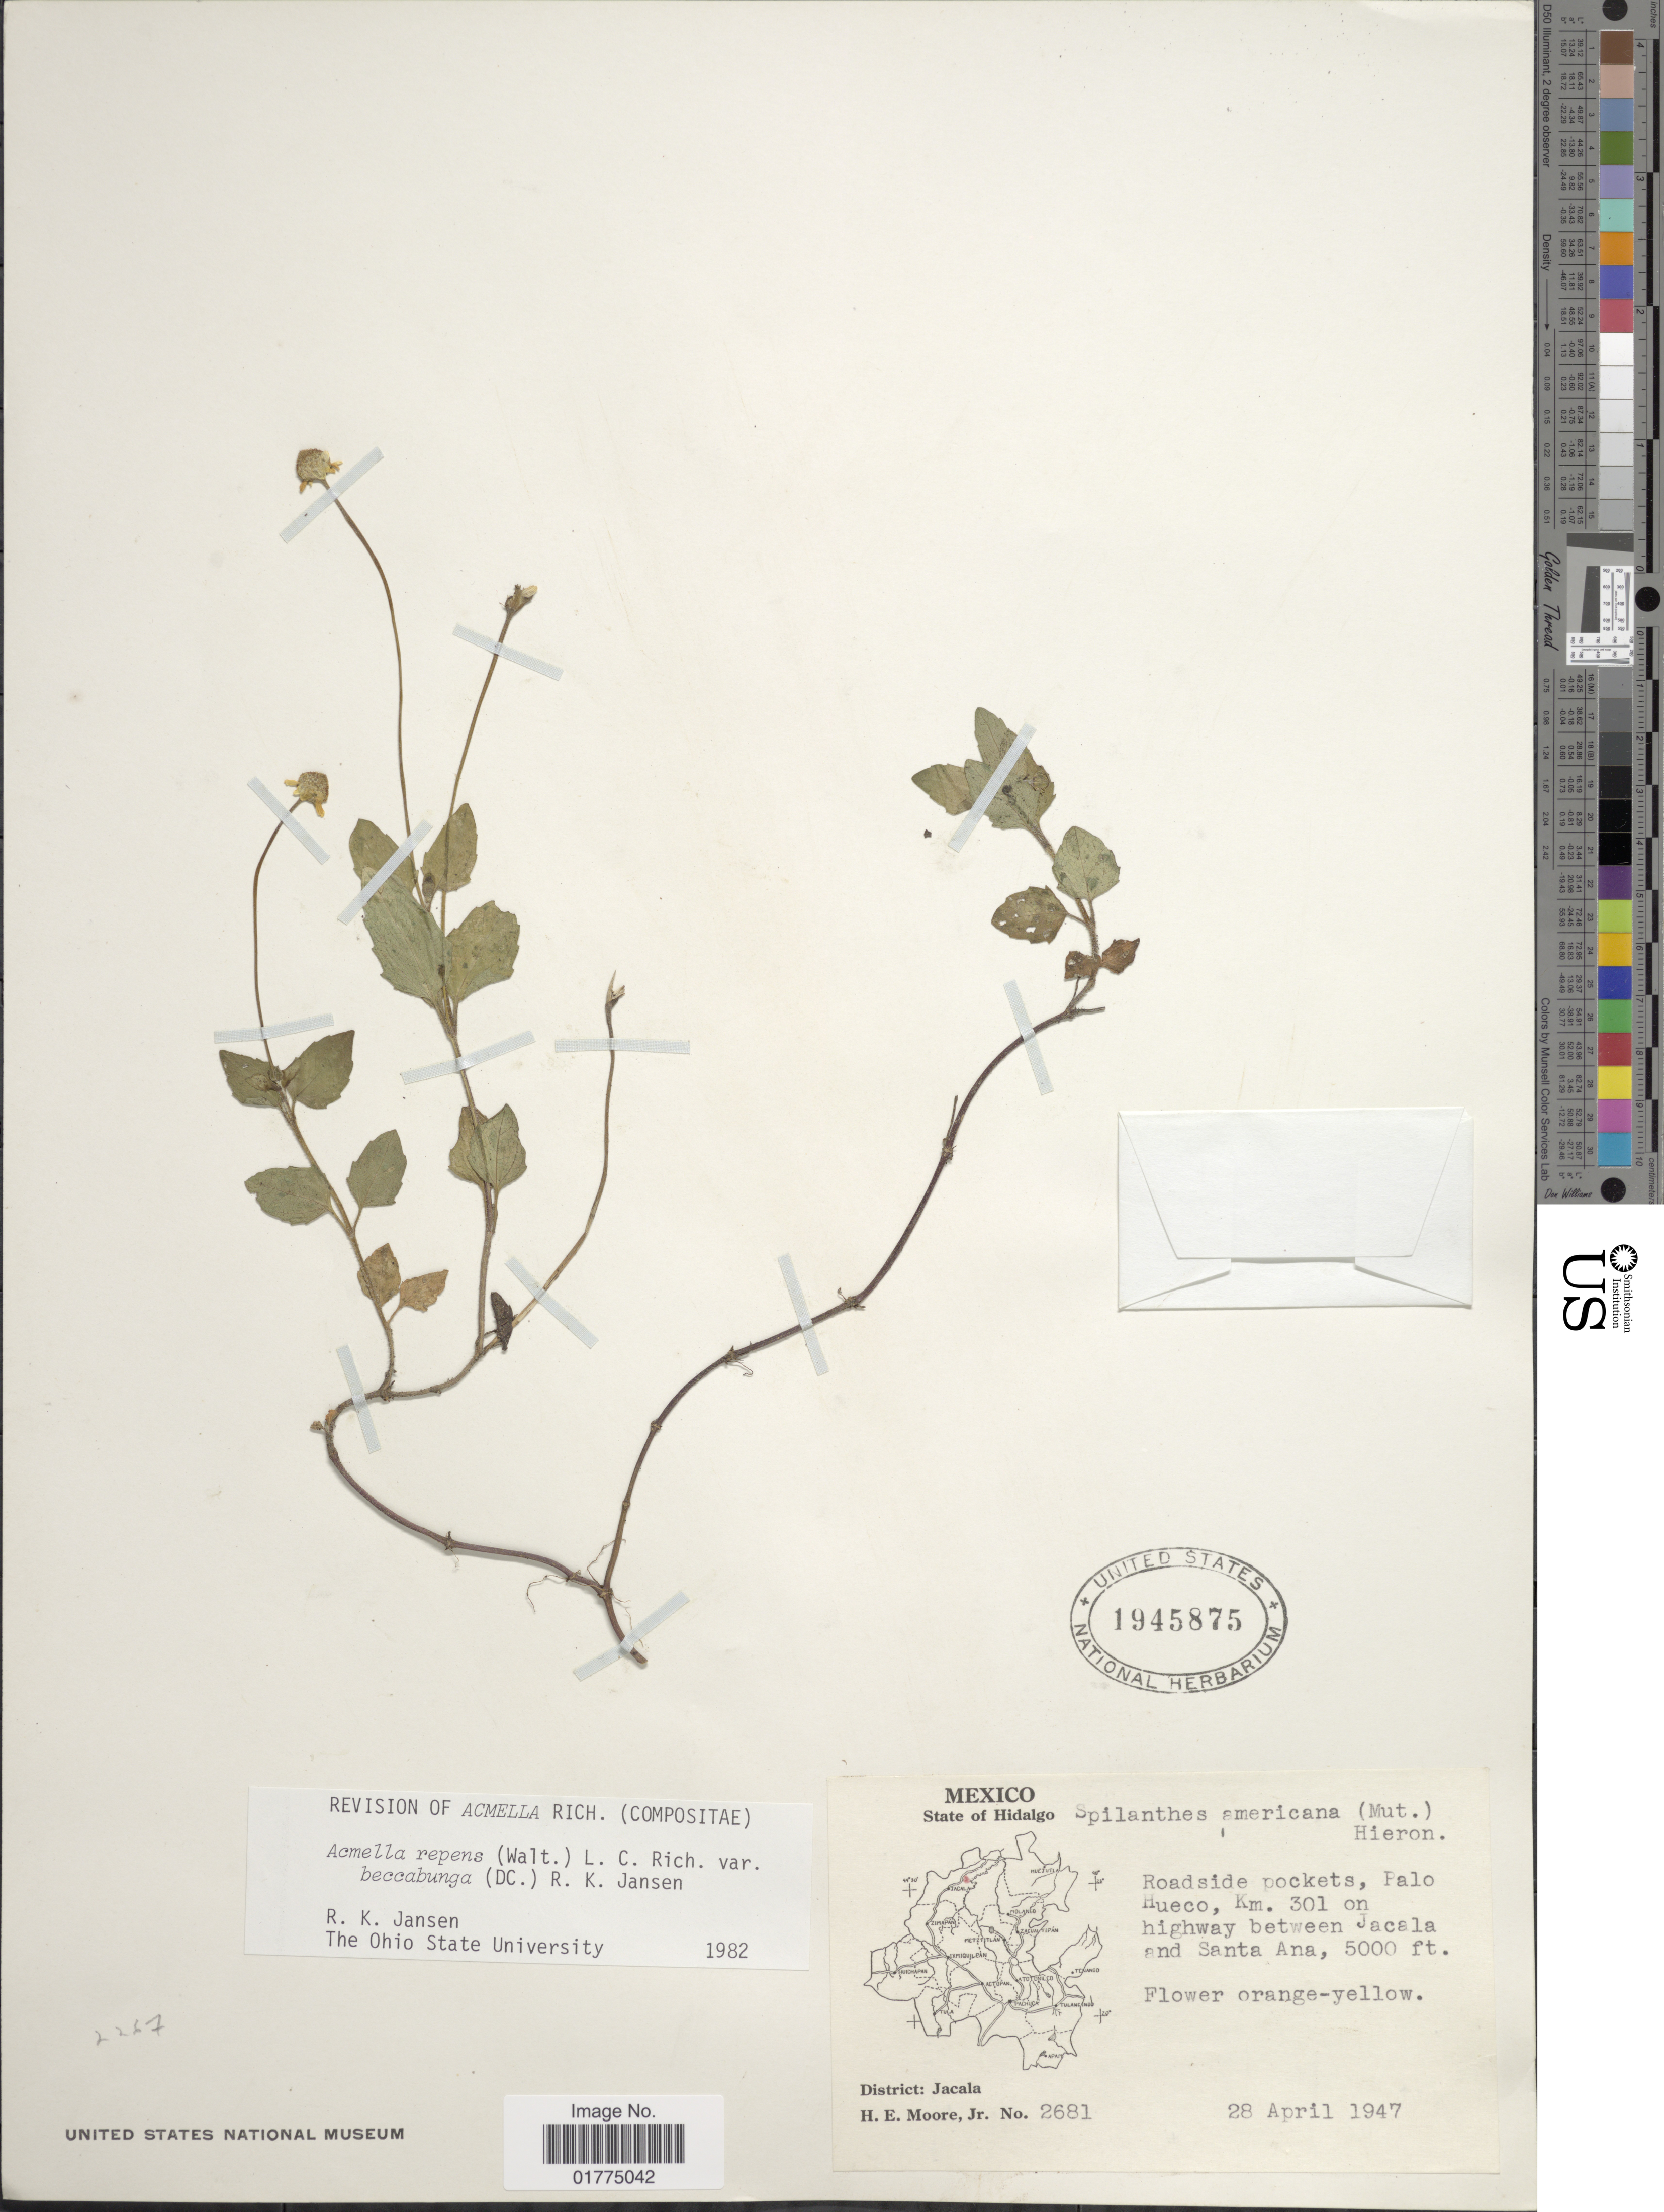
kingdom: Plantae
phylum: Tracheophyta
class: Magnoliopsida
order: Asterales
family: Asteraceae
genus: Acmella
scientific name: Acmella repens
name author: (Walter) Rich.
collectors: H. Moore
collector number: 2681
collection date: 1947-04-28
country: Mexico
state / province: Hidalgo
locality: State of Hidalgo. Roadside pockets, Palo Hueco, Km. 301 on highway between Jacala and Santa Ana. District: Jacala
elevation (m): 1524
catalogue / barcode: US 1945875